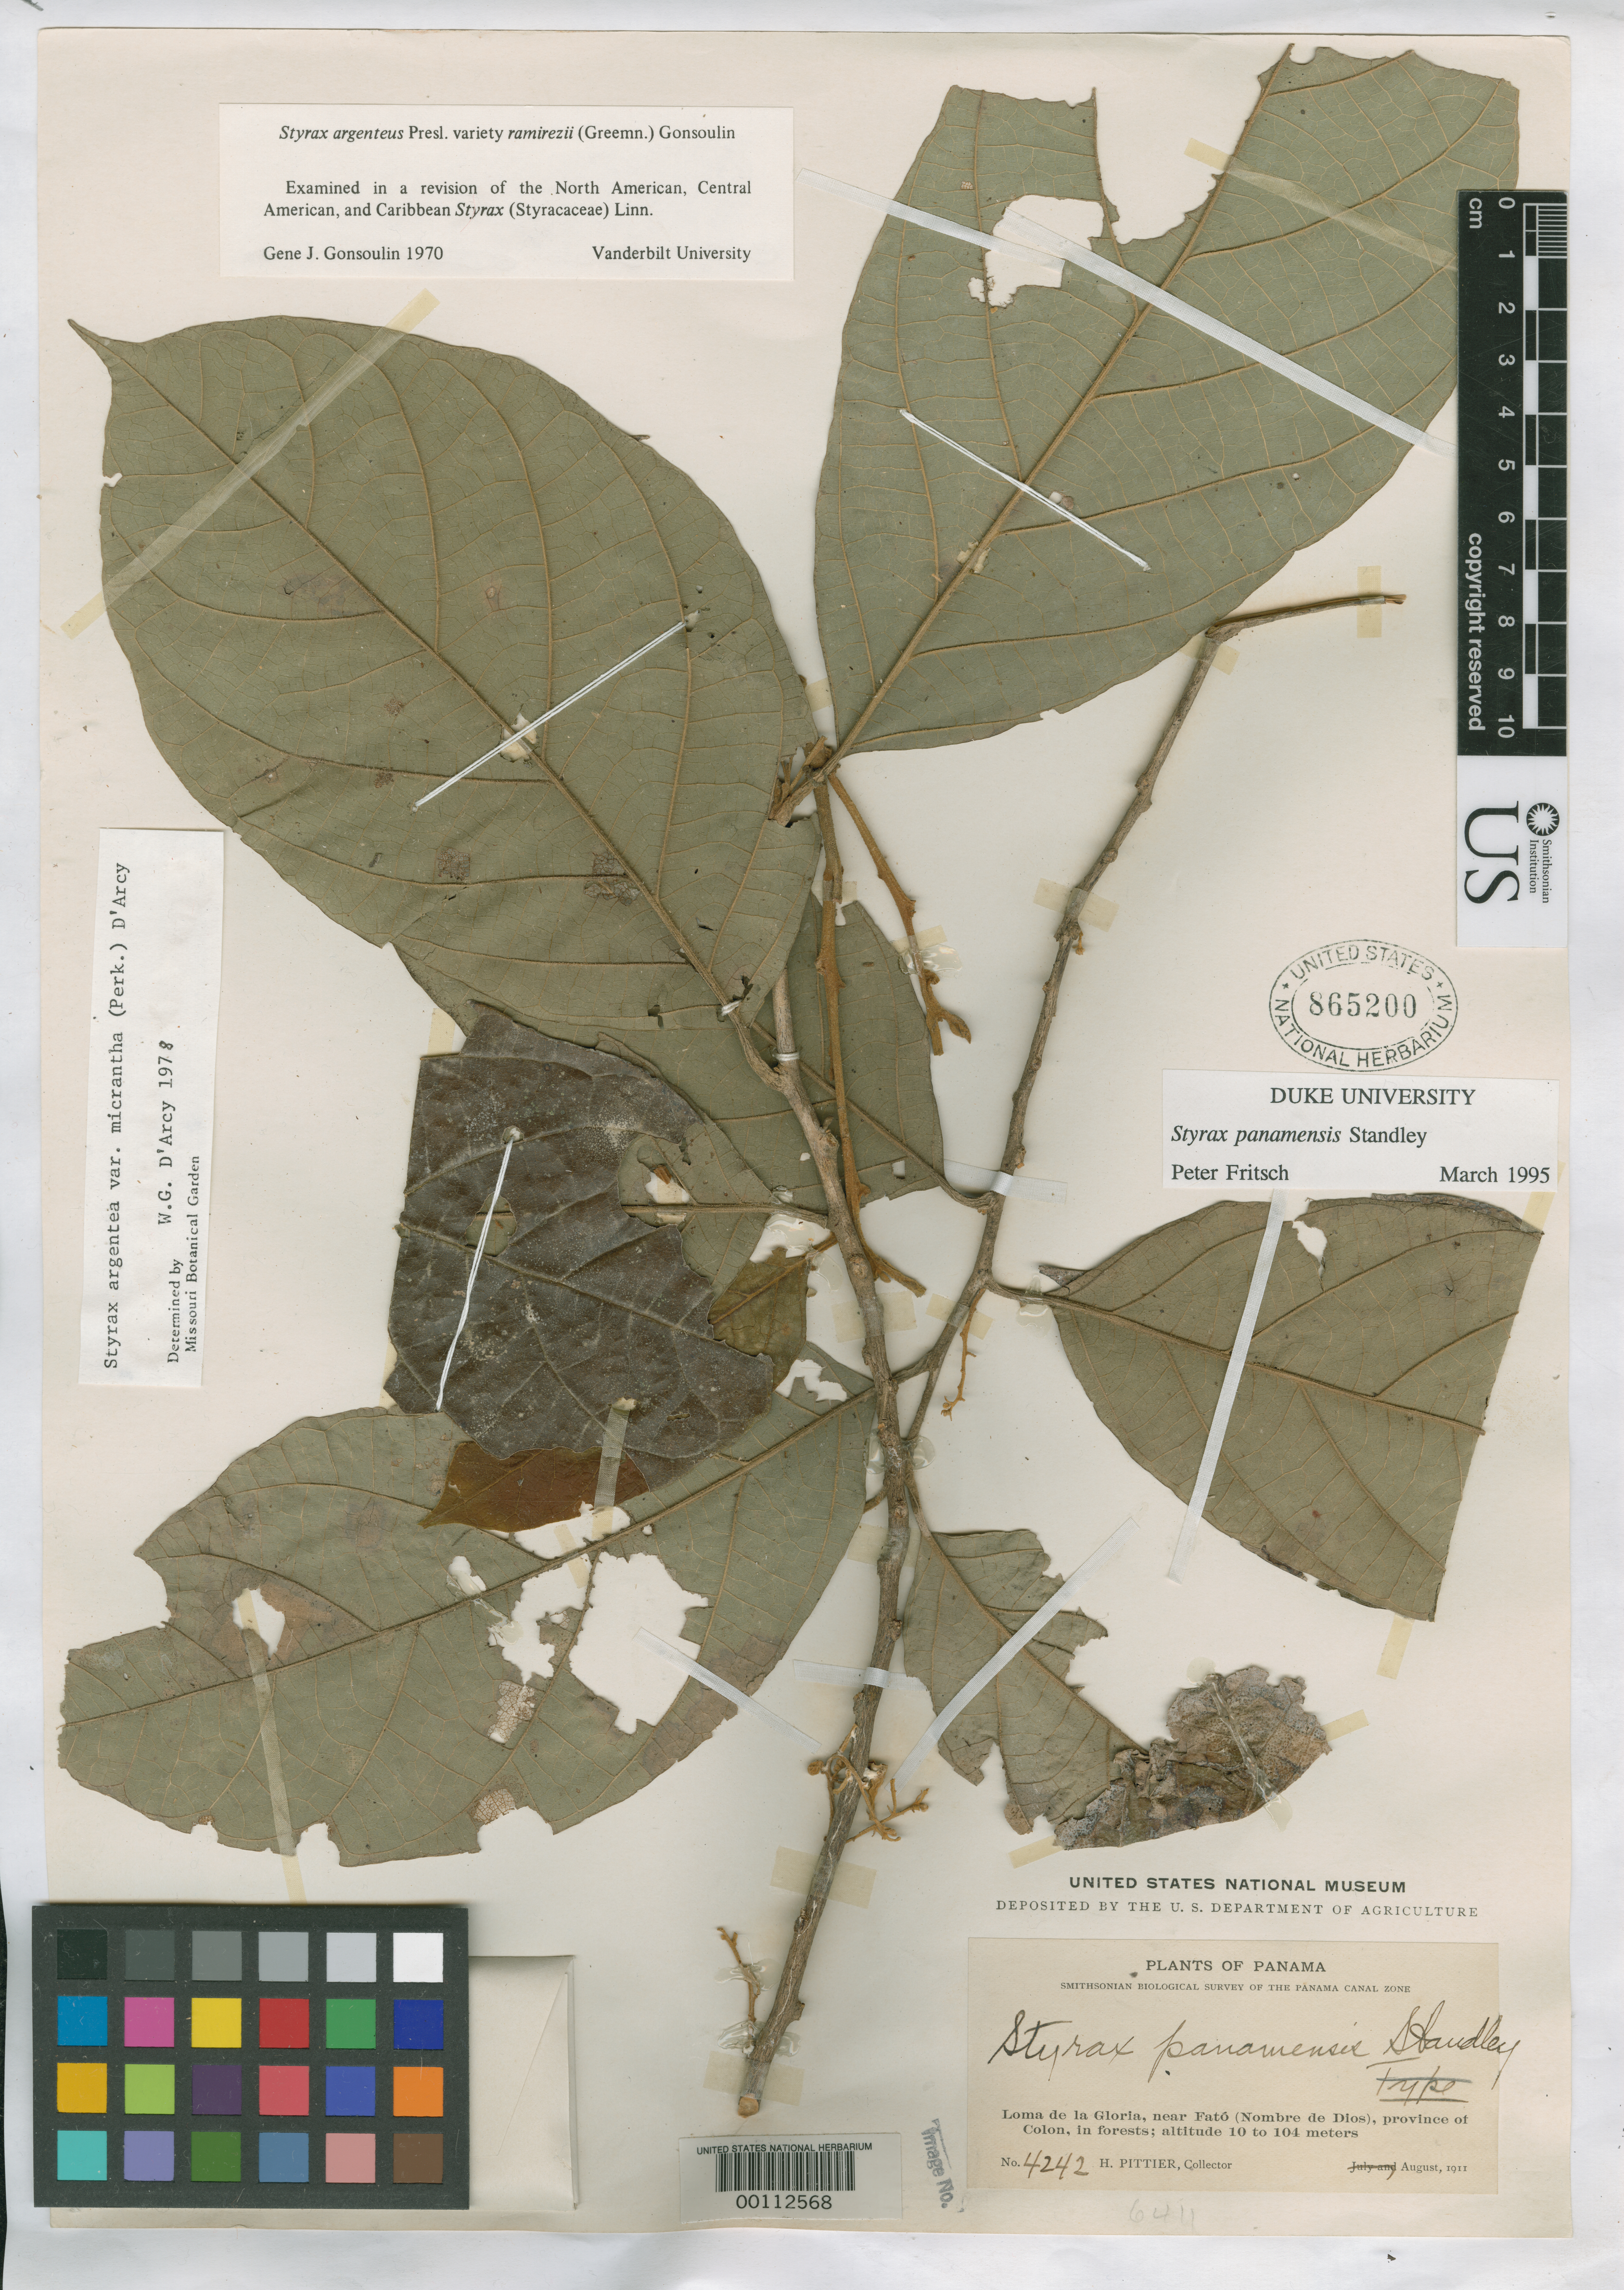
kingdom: Plantae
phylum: Tracheophyta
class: Magnoliopsida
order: Ericales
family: Styracaceae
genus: Styrax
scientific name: Styrax panamensis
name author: Standl.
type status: Isotype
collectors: H. F. Pittier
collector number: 4242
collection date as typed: Aug 1911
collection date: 1911-08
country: Panama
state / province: Colón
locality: Loma de La Gloria, near Fato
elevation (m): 10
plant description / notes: "Type" crossed out on label; protologue explicitly designates another US sheet as holotype by USNH sheet number (679343).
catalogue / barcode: US 865200